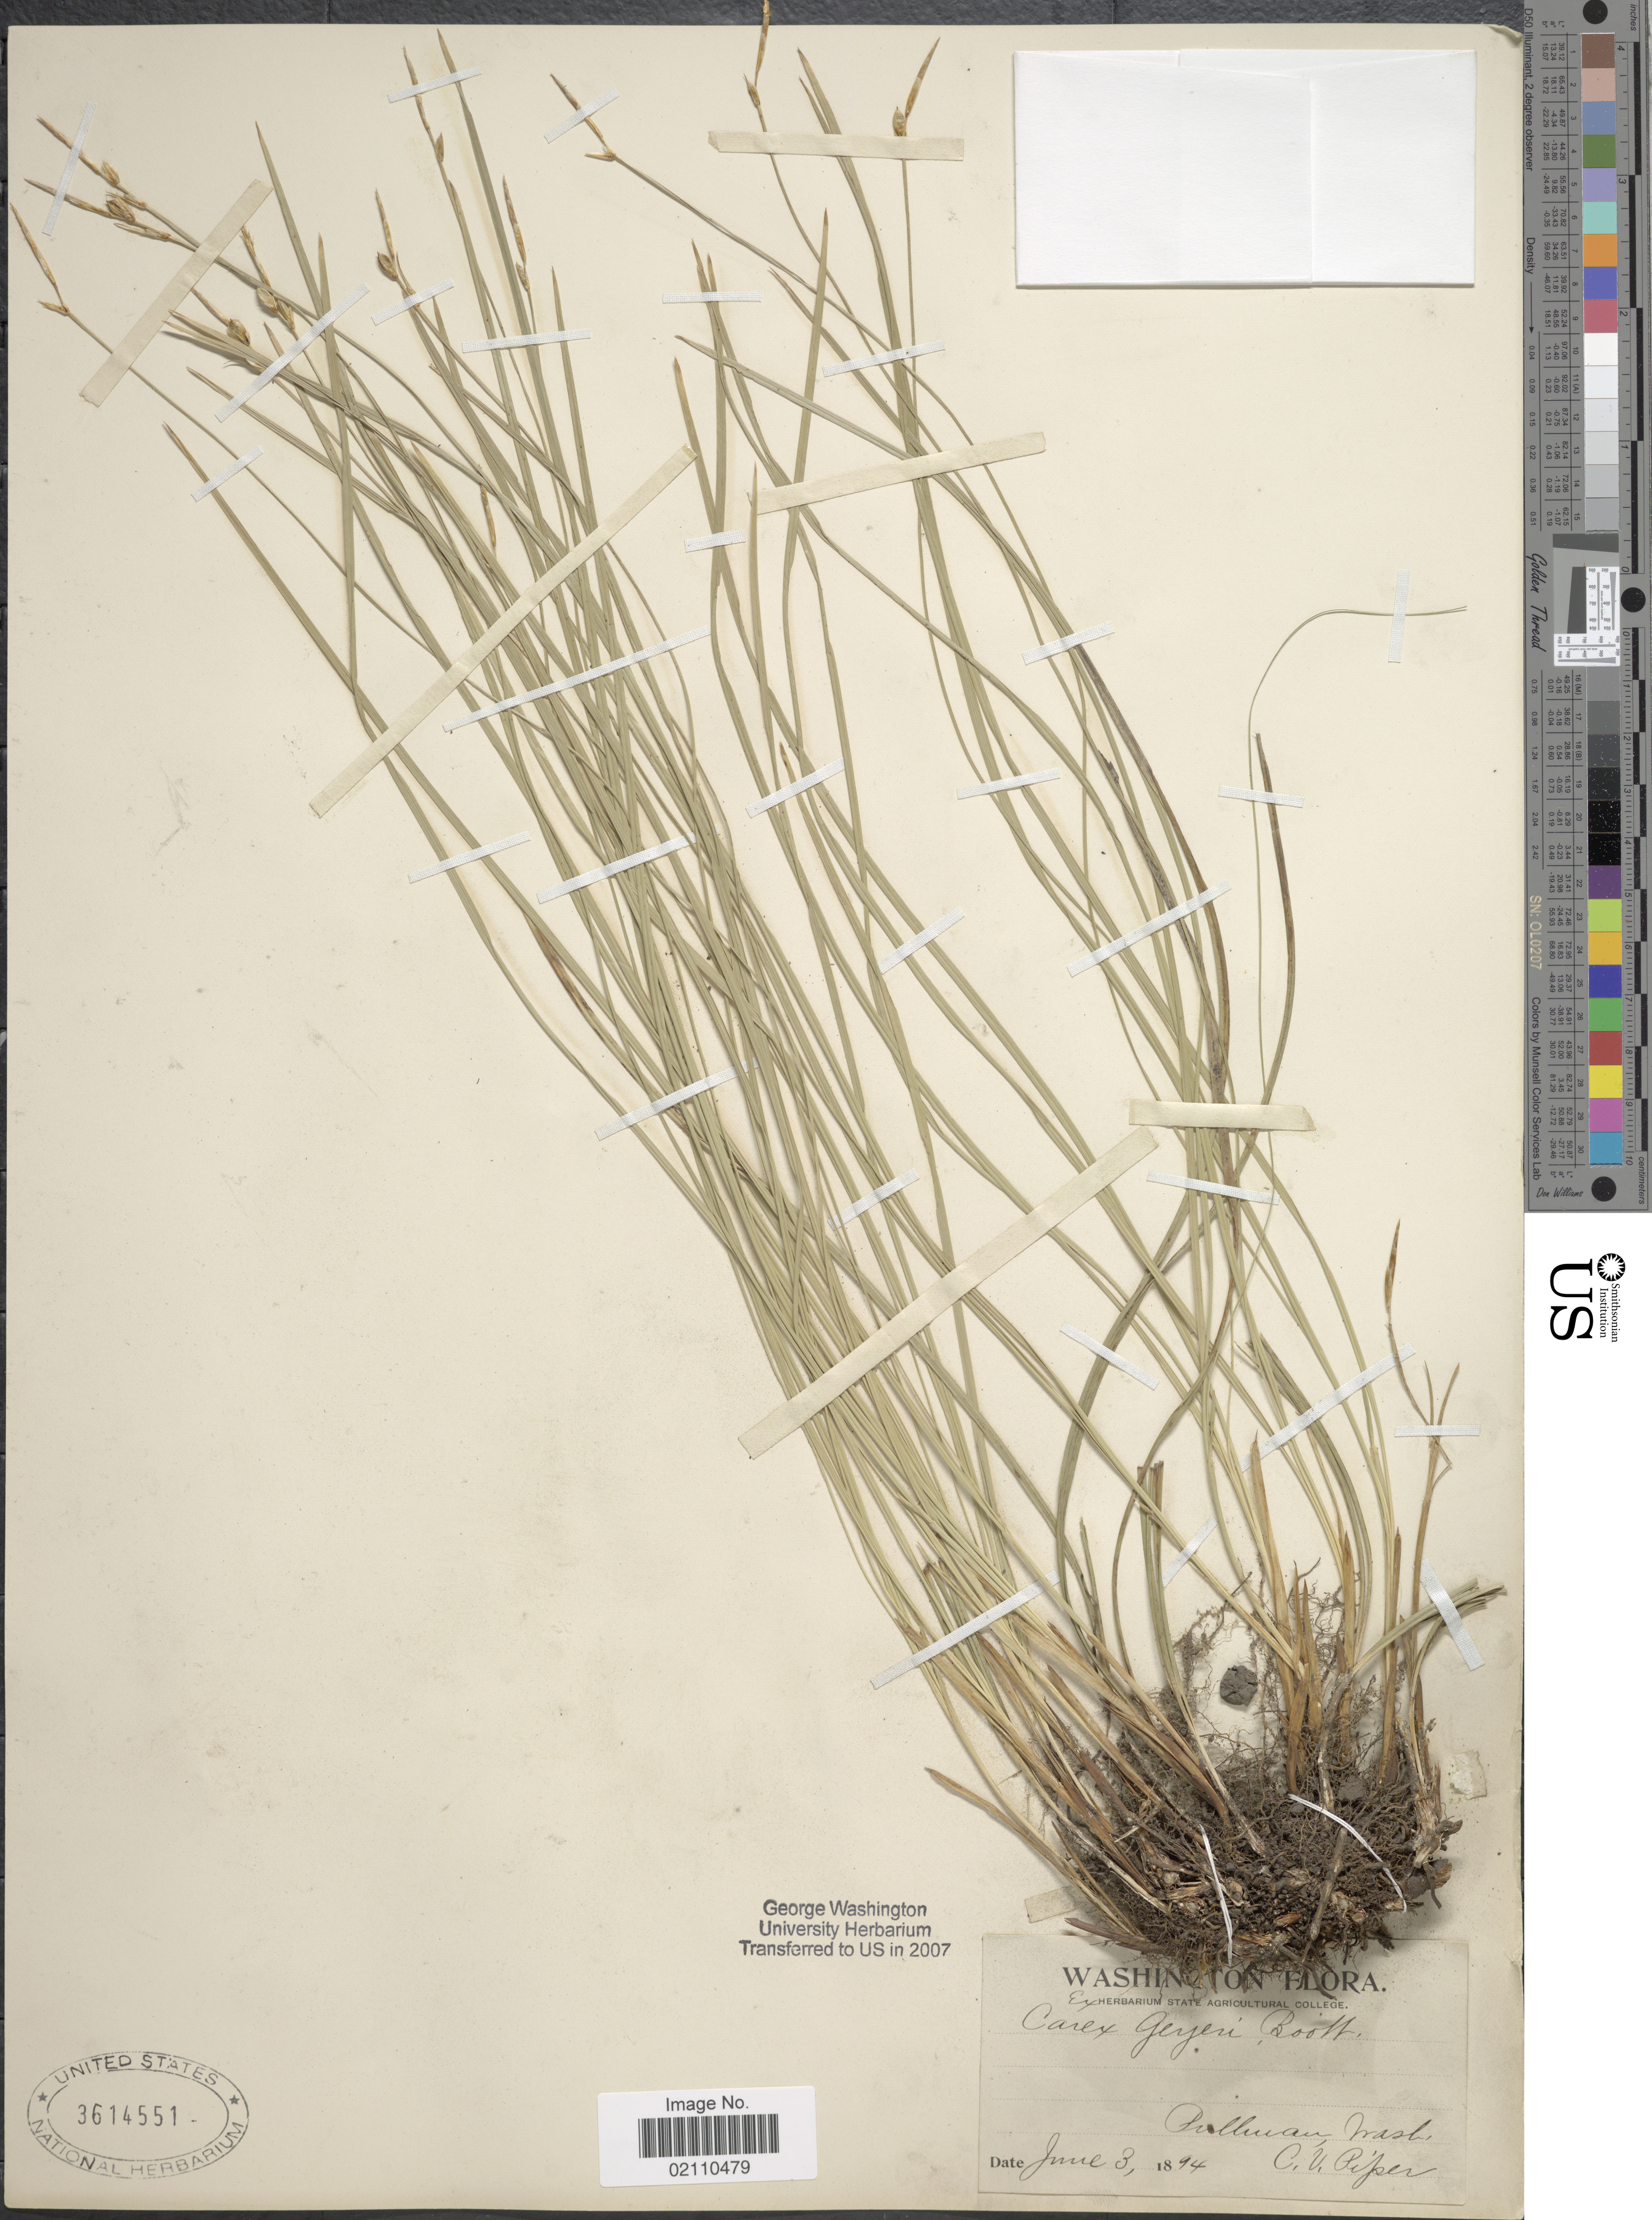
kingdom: Plantae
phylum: Tracheophyta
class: Liliopsida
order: Poales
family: Cyperaceae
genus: Carex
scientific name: Carex geyeri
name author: Boott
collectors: C. V. Piper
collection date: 1894-06-03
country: United States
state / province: Washington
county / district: Whitman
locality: Pullman Wash.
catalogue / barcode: US 3614551